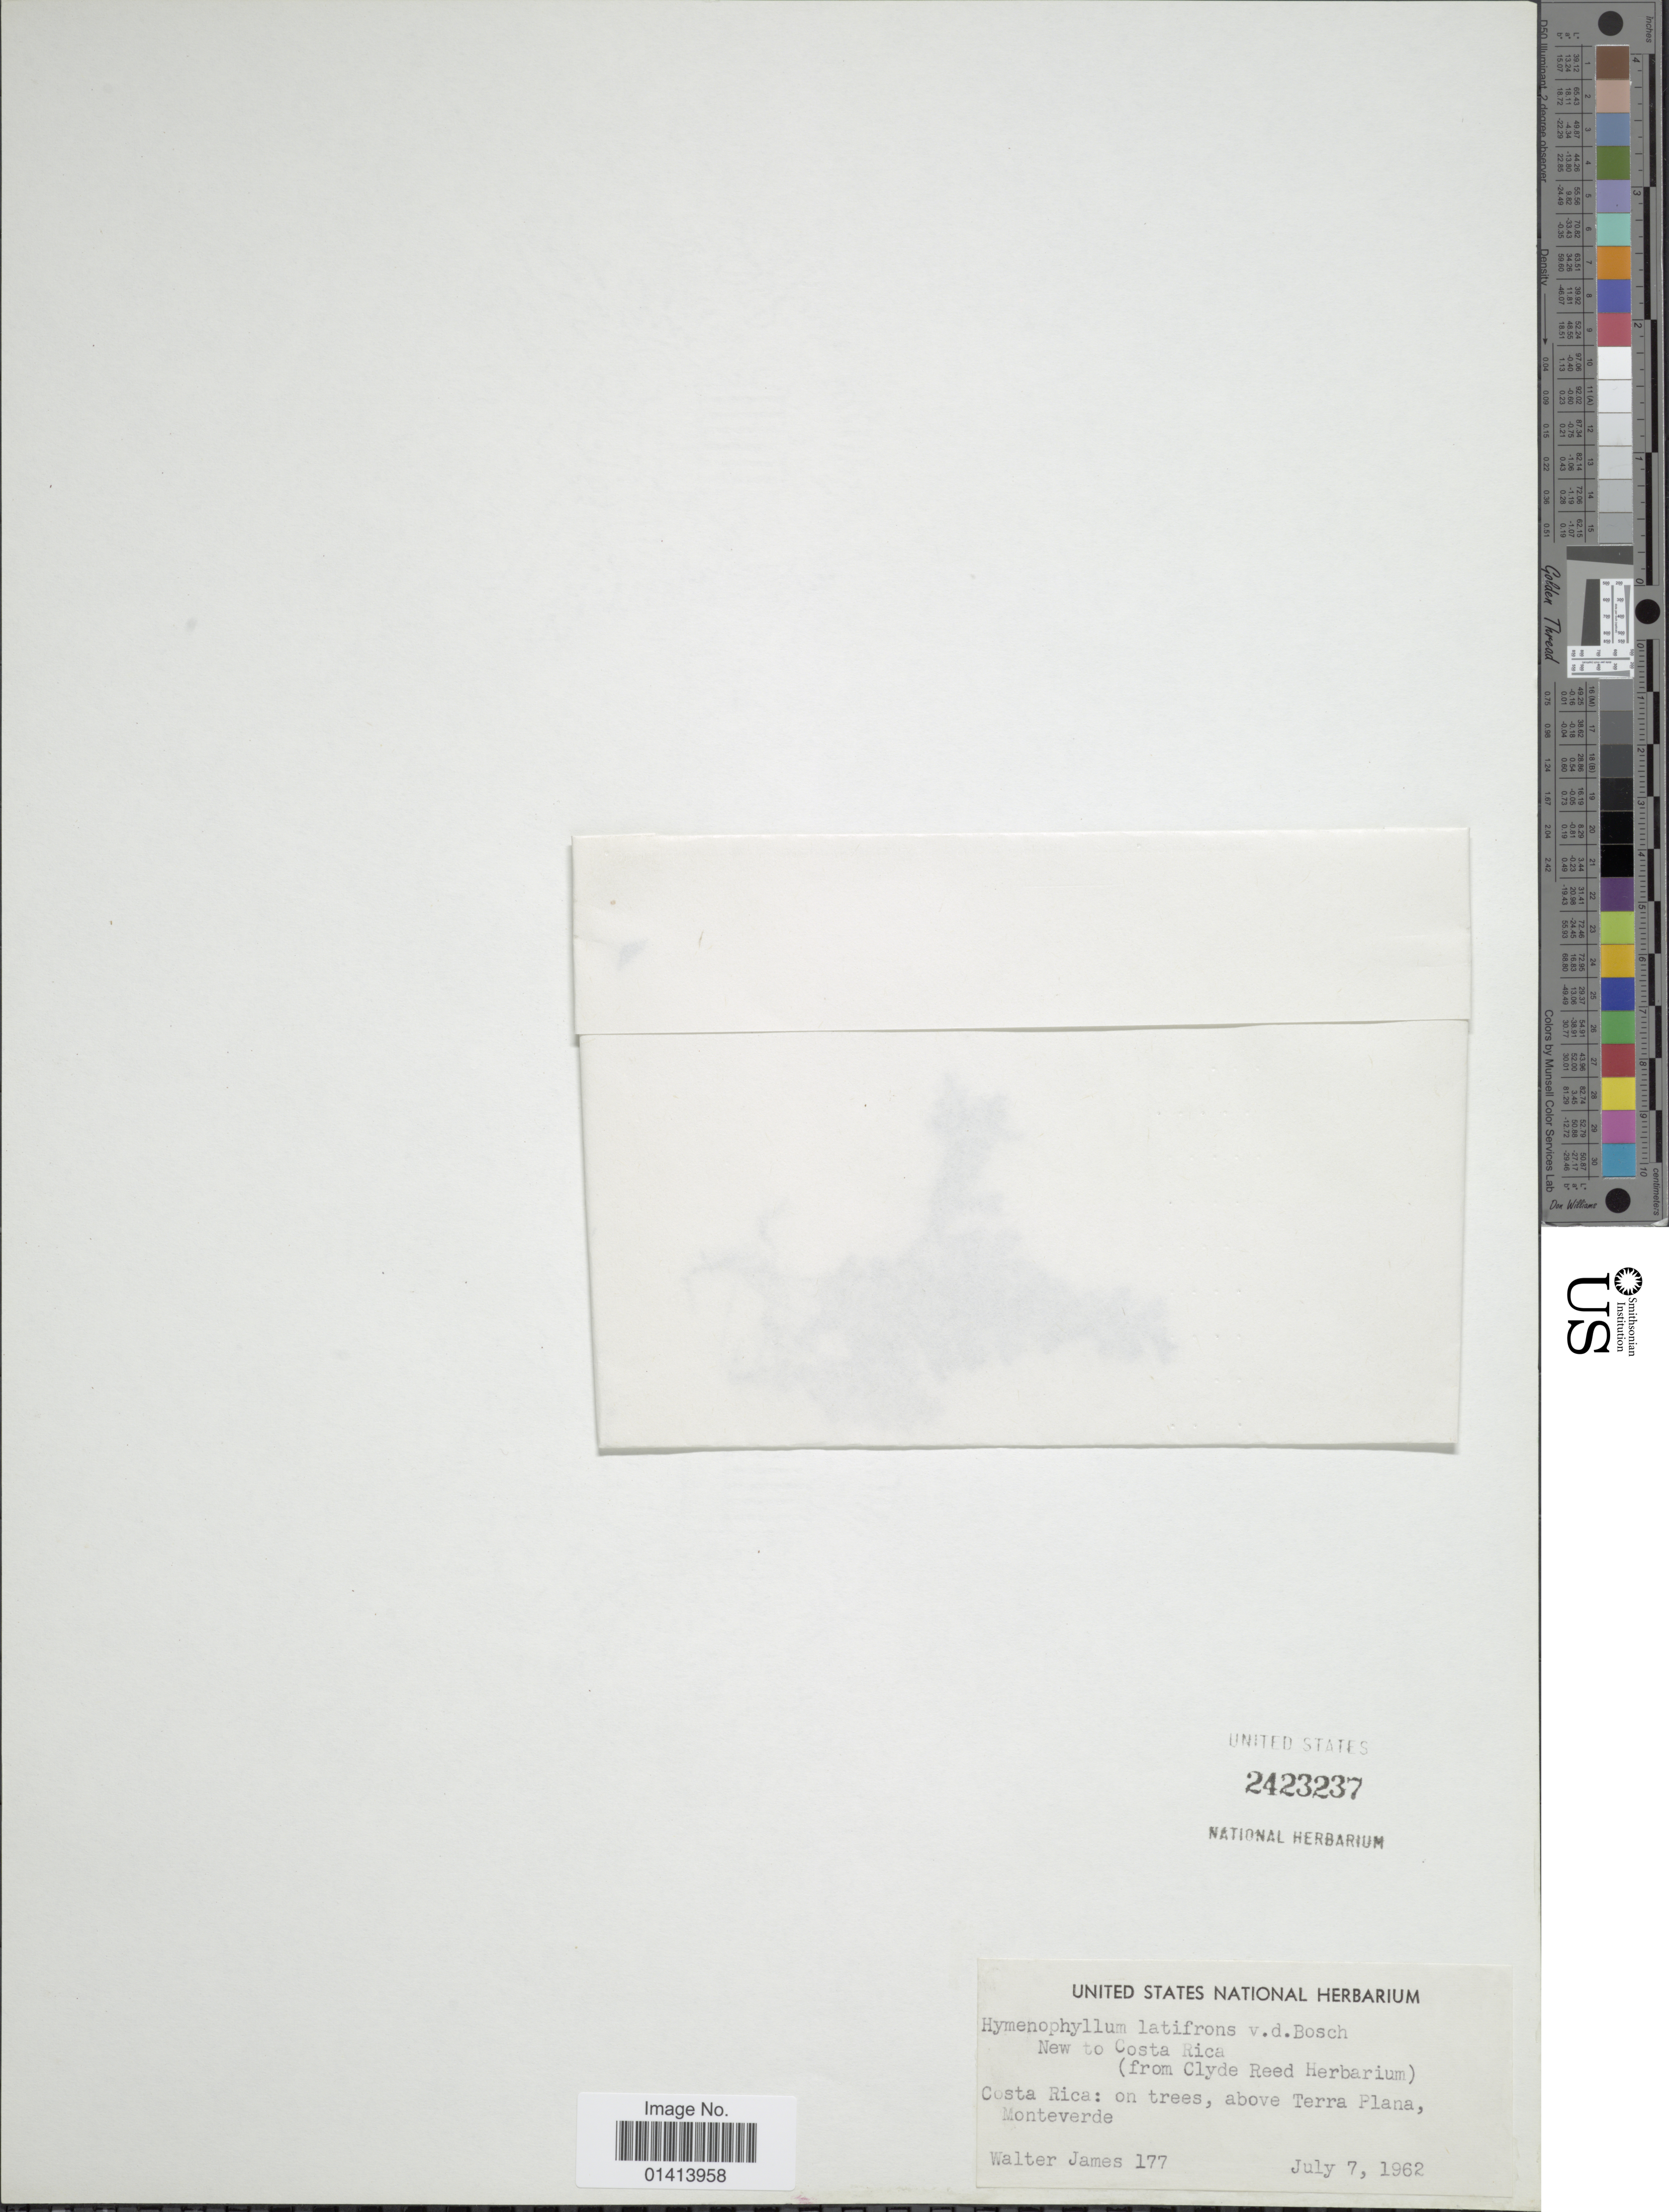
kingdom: Plantae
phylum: Tracheophyta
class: Polypodiopsida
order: Hymenophyllales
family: Hymenophyllaceae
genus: Hymenophyllum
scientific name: Hymenophyllum lineare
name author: (Sw.) Sw.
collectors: W. James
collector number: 177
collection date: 1962-07-07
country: Costa Rica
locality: On trees, above Terra Plana, Monteverde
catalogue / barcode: US 2123237